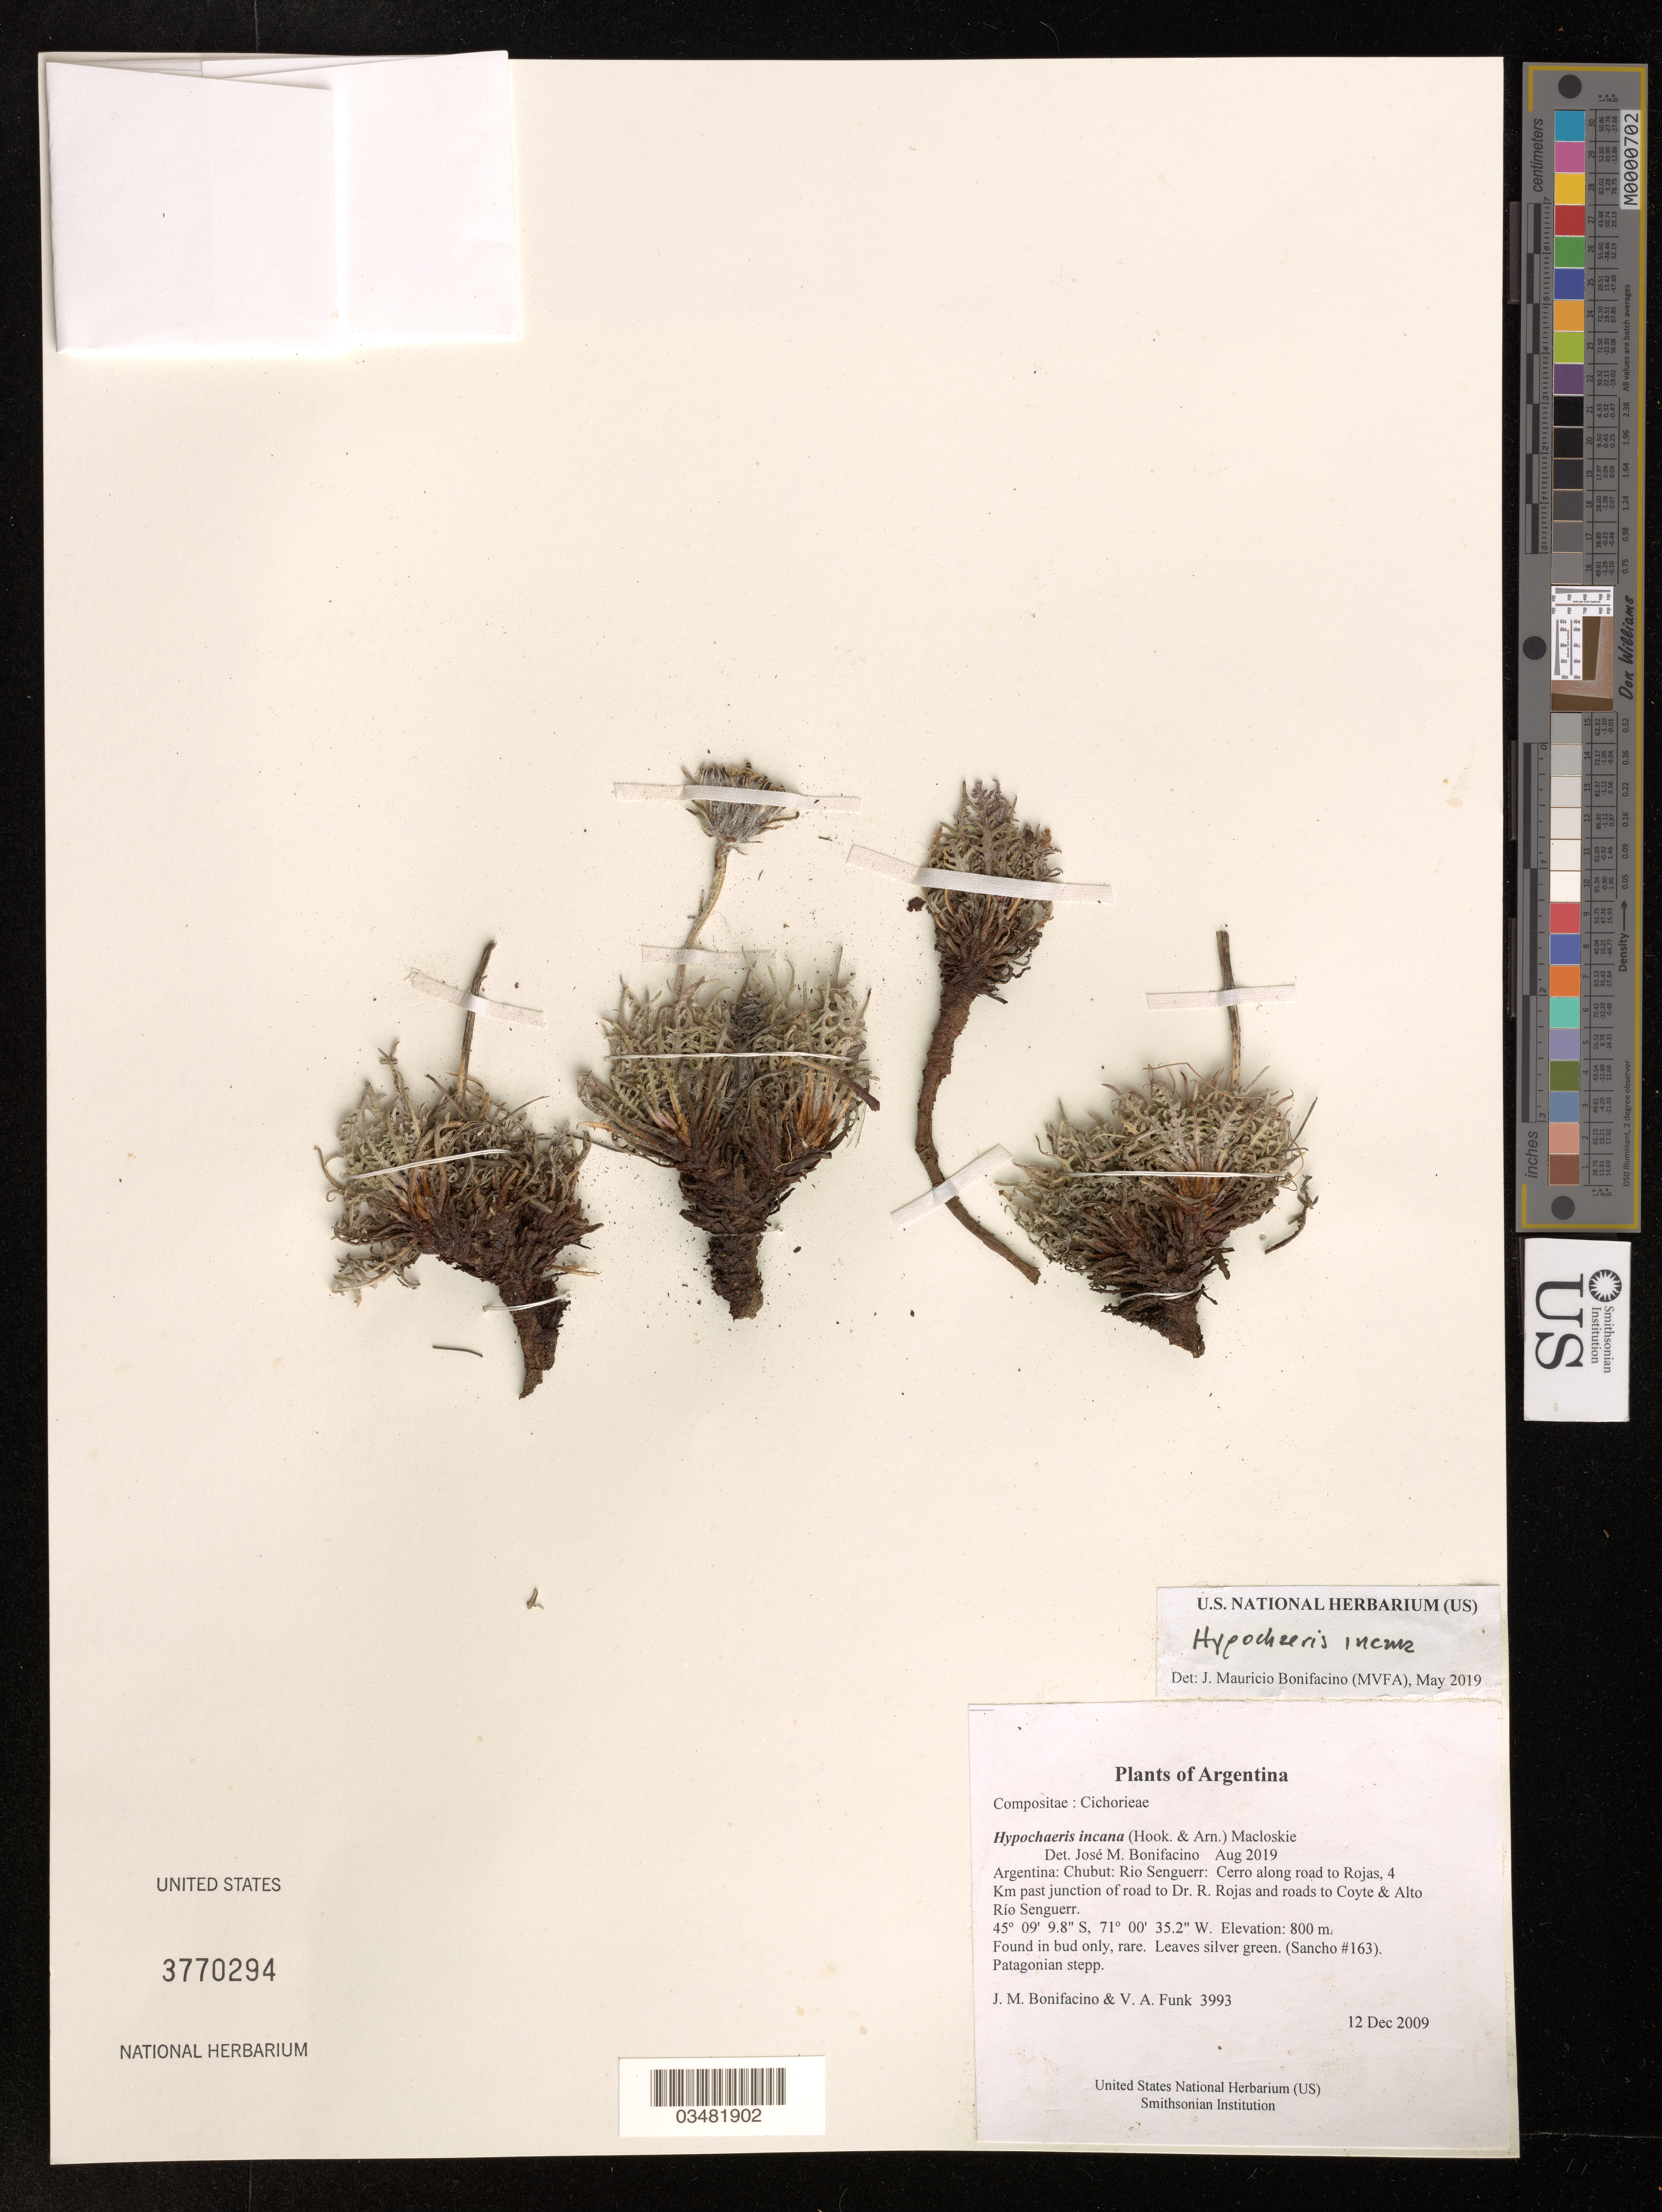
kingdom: Plantae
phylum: Tracheophyta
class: Magnoliopsida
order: Asterales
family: Asteraceae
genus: Hypochaeris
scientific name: Hypochaeris incana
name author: (Hook. & Arn.) Macloskie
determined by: Bonifacino, José Mauricio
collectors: M. Bonifacino & V. Funk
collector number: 3993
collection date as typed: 12 Dec 2009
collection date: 2009-12-12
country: Argentina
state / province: Chubut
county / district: Rio Senguerr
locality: Cerro along road to Rojas, 4 Km past junction of road to Dr. R. Rojas and roads to Coyte & Alto Río Senguerr.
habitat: Patagonian stepp.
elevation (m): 800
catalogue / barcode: US 3770294